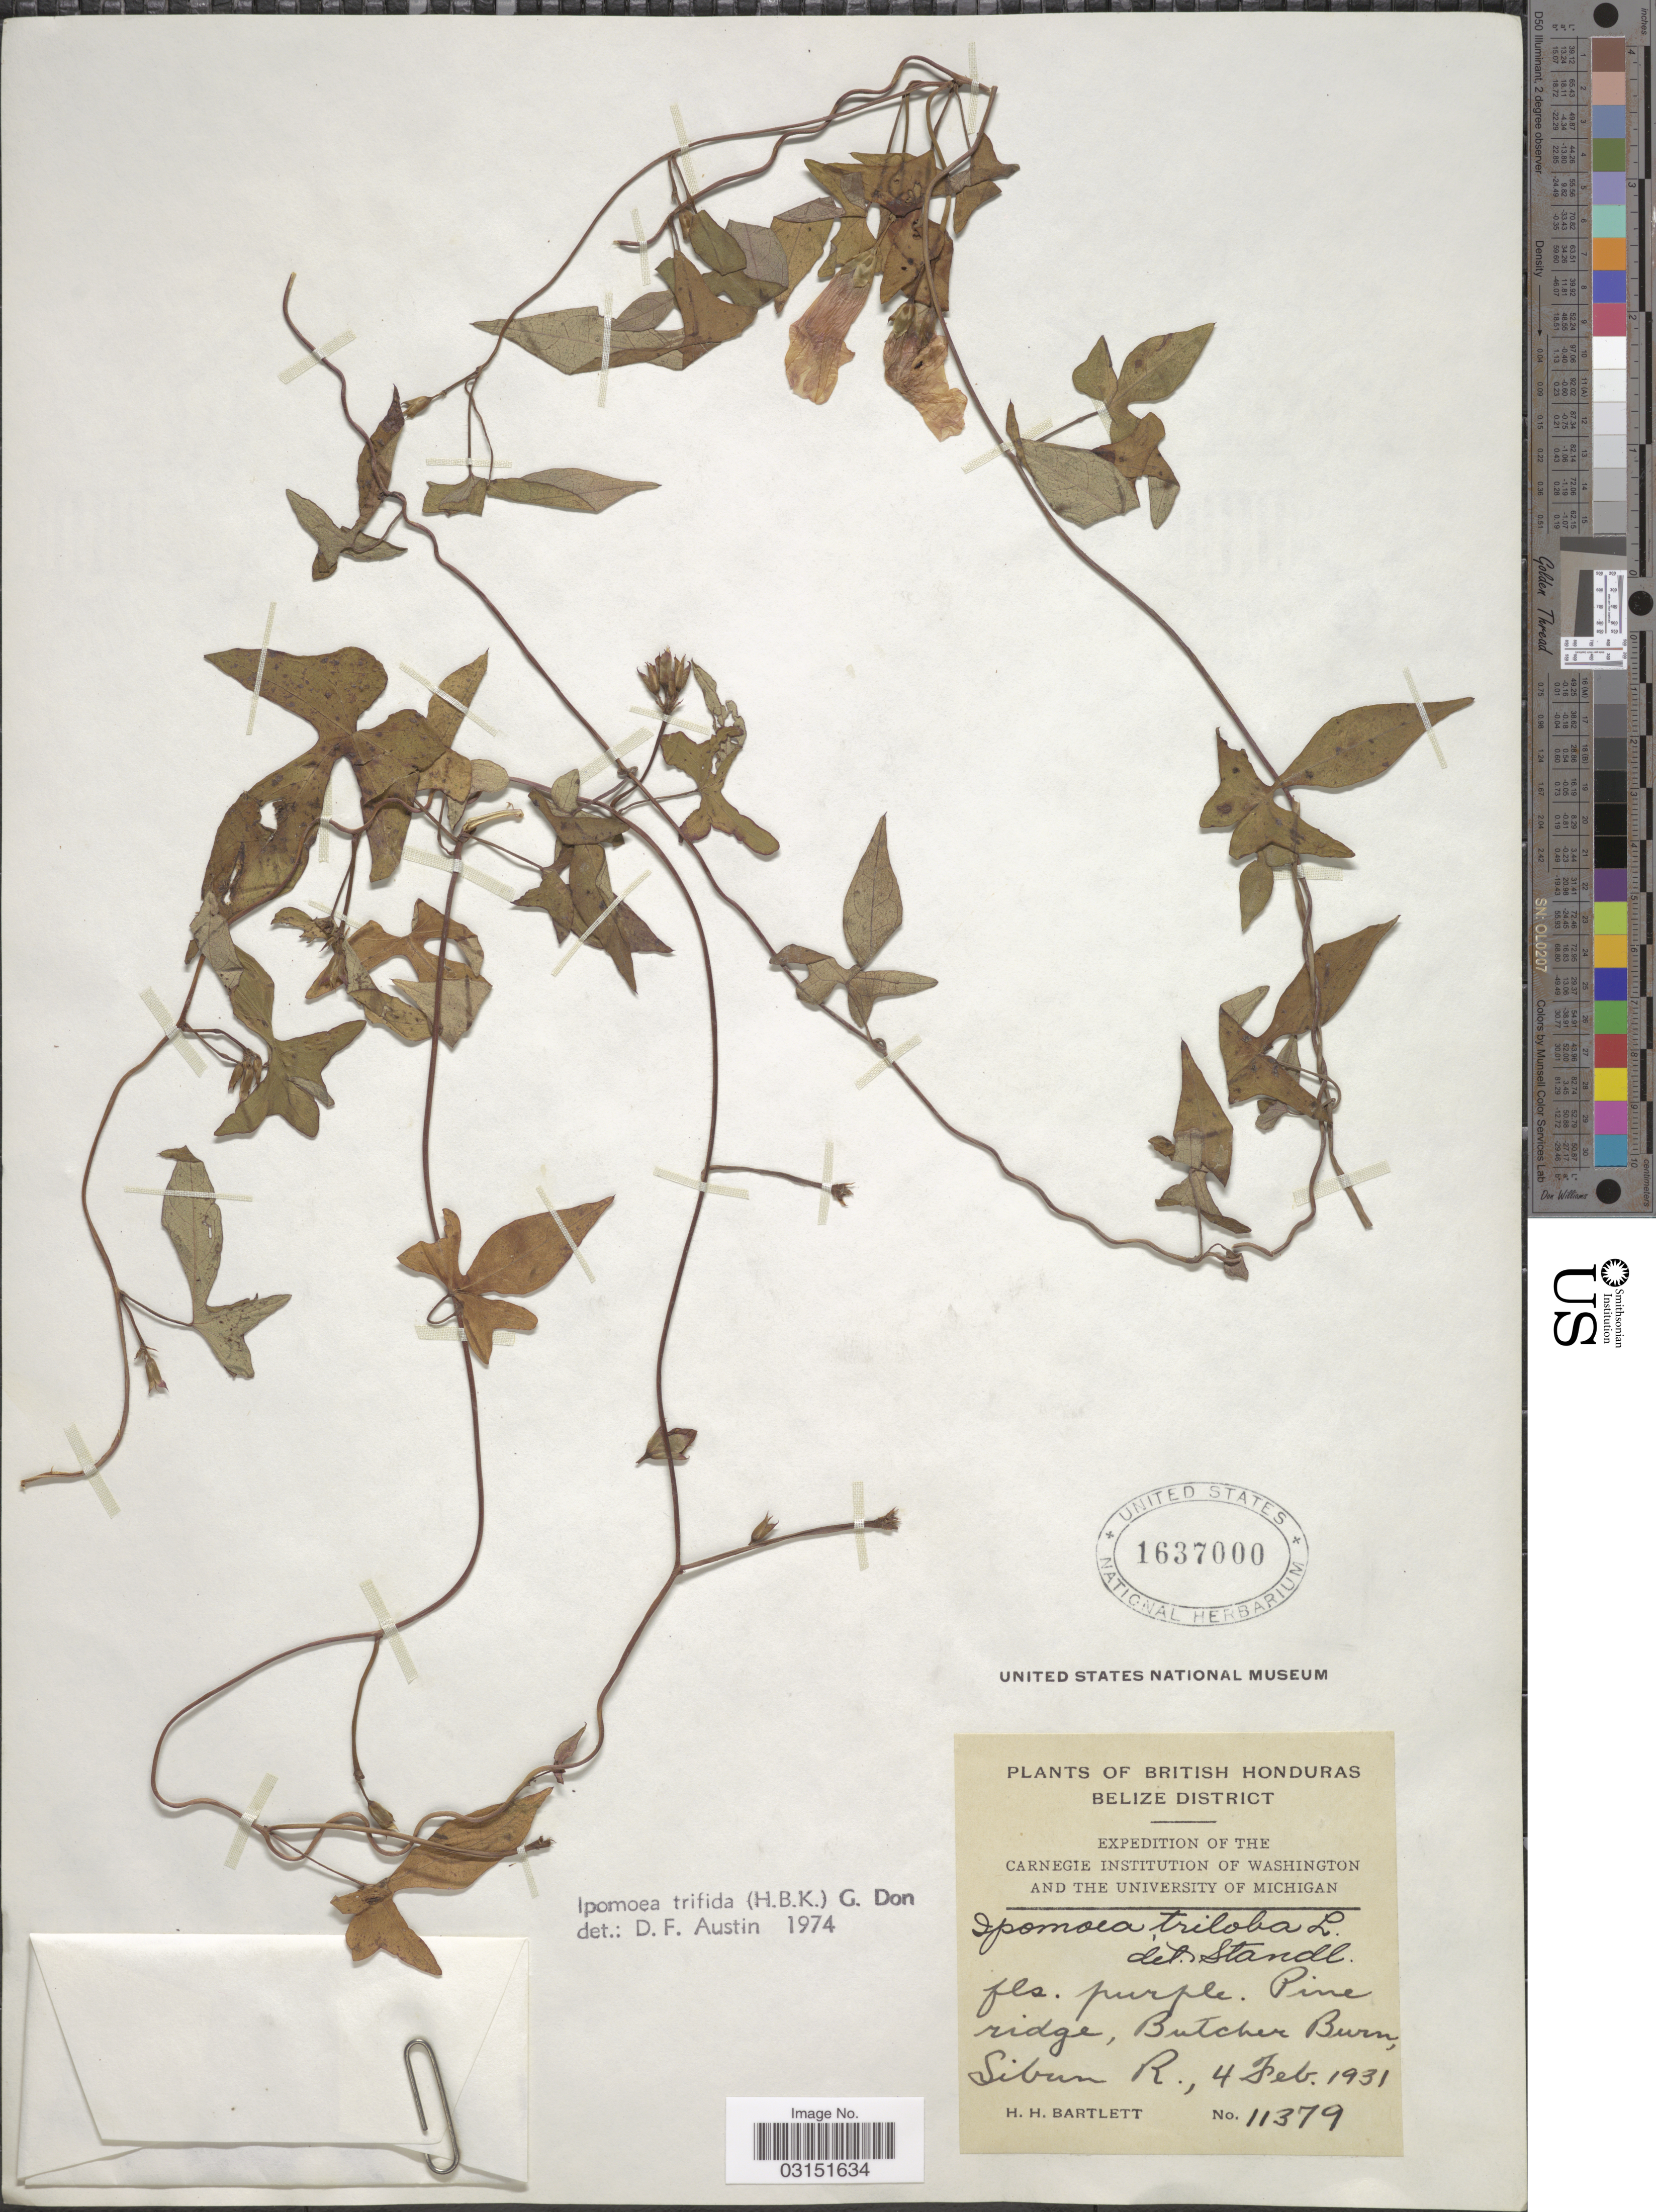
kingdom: Plantae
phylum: Tracheophyta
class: Magnoliopsida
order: Solanales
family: Convolvulaceae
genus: Ipomoea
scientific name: Ipomoea trifida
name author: (Kunth) G. Don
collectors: H. H. Bartlett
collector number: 11379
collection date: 1931-02-04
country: Belize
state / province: Belize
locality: British Honduras. Belize District. Butcher Burn, Sibun R.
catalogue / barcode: US 1637000